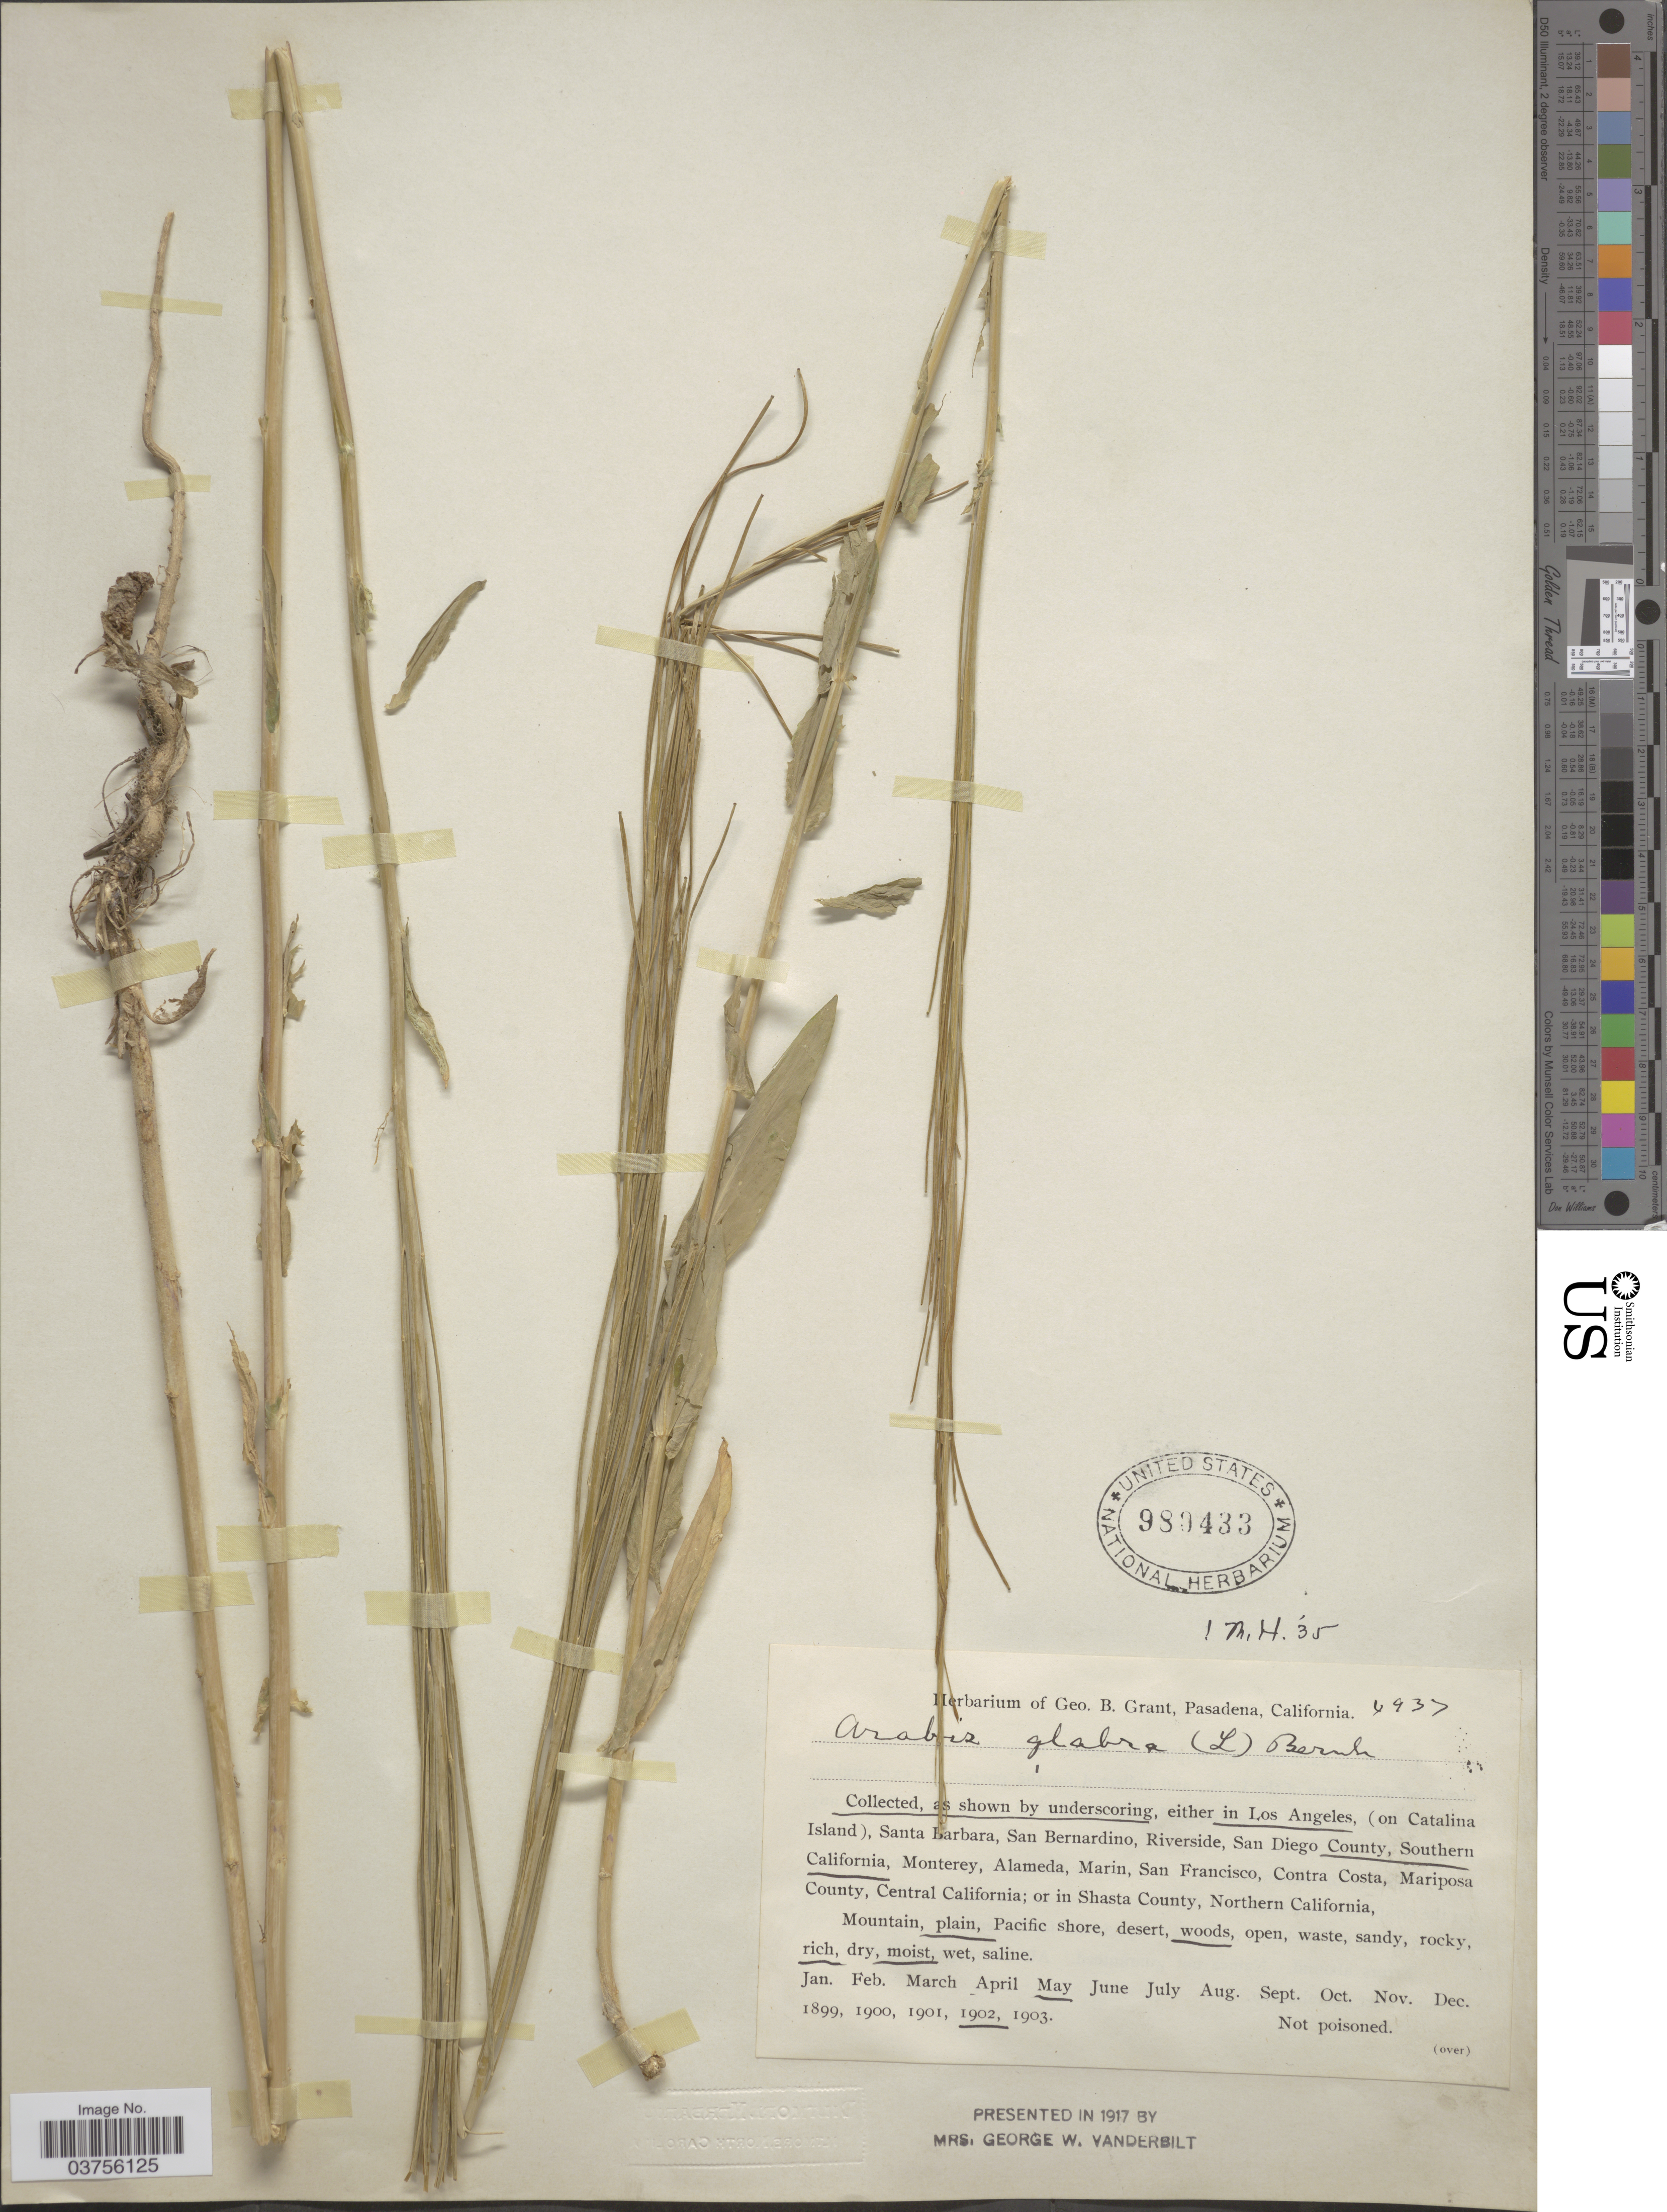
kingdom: Plantae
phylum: Tracheophyta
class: Magnoliopsida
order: Brassicales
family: Brassicaceae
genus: Turritis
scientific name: Turritis glabra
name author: L.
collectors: ex herb. Geo. B. Grant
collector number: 4937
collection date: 1902-05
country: United States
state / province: California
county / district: Los Angeles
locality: Los Angeles, San Diego County, Southern California.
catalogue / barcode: US 980433